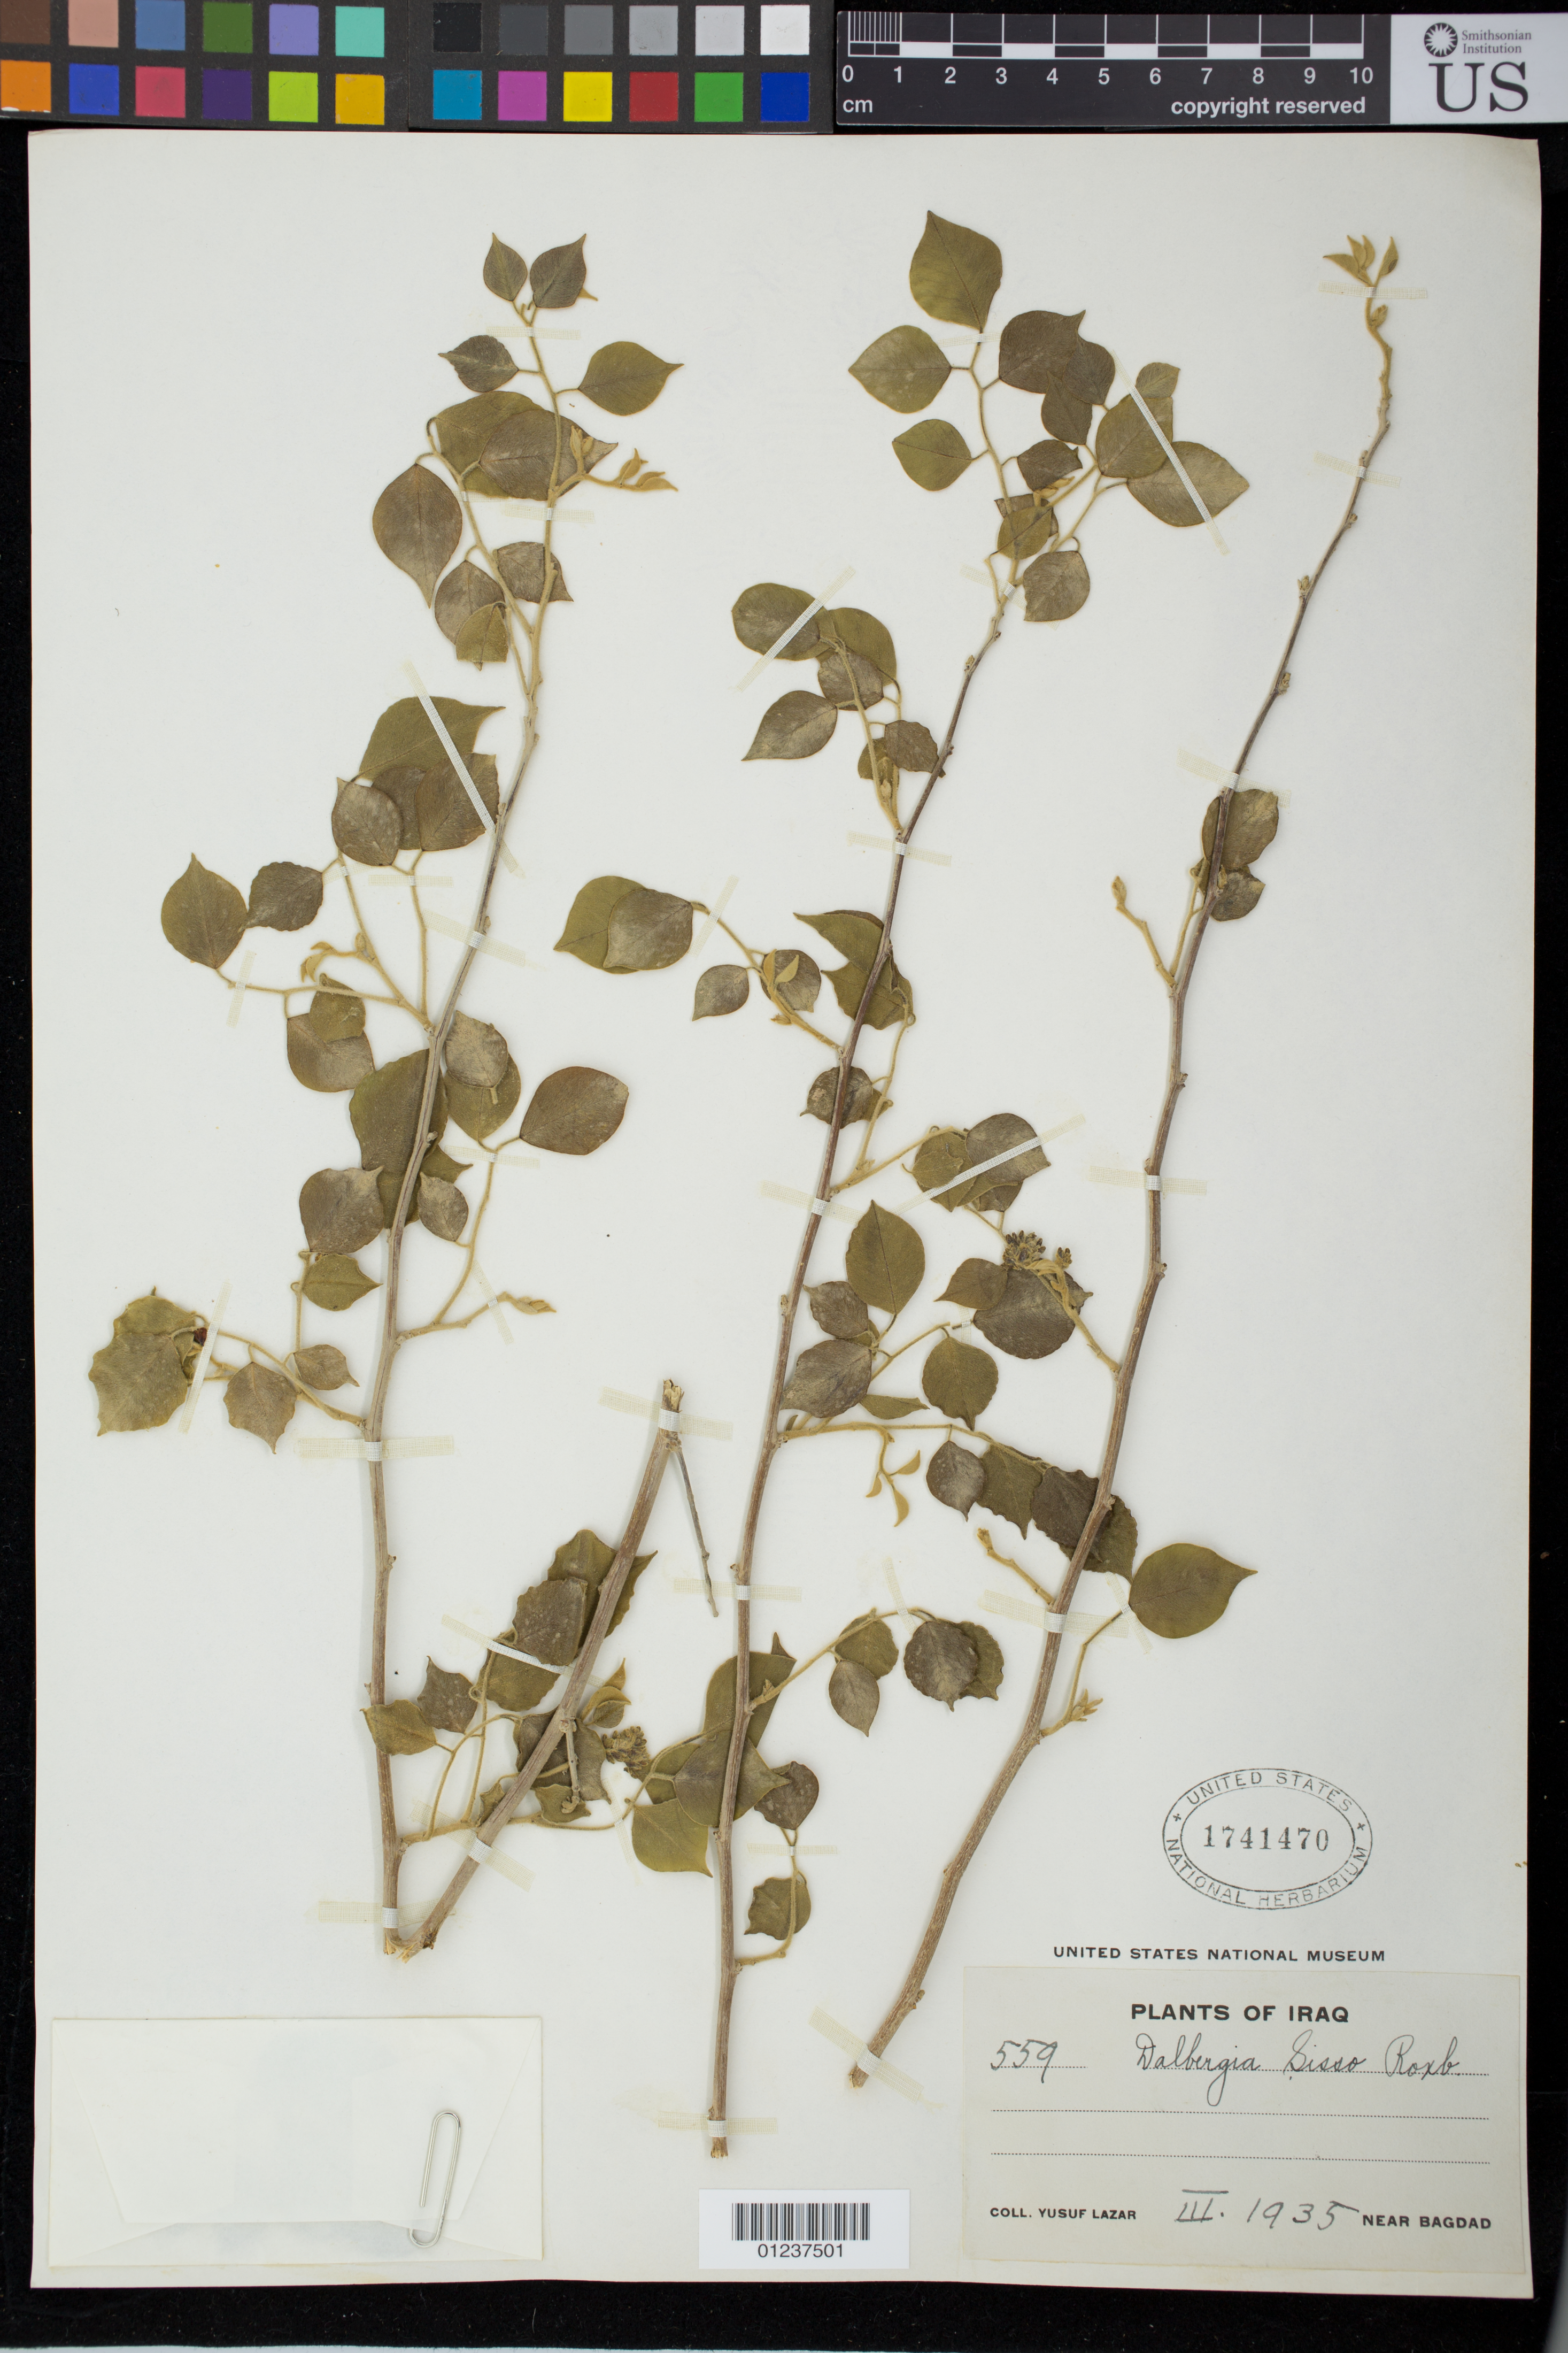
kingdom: Plantae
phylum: Tracheophyta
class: Magnoliopsida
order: Fabales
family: Fabaceae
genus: Dalbergia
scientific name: Dalbergia sissoo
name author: Roxb.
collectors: Y. Lazar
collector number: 559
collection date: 1935-03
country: Iraq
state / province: Baghdad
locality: Near bagdad.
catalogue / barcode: US 1741470